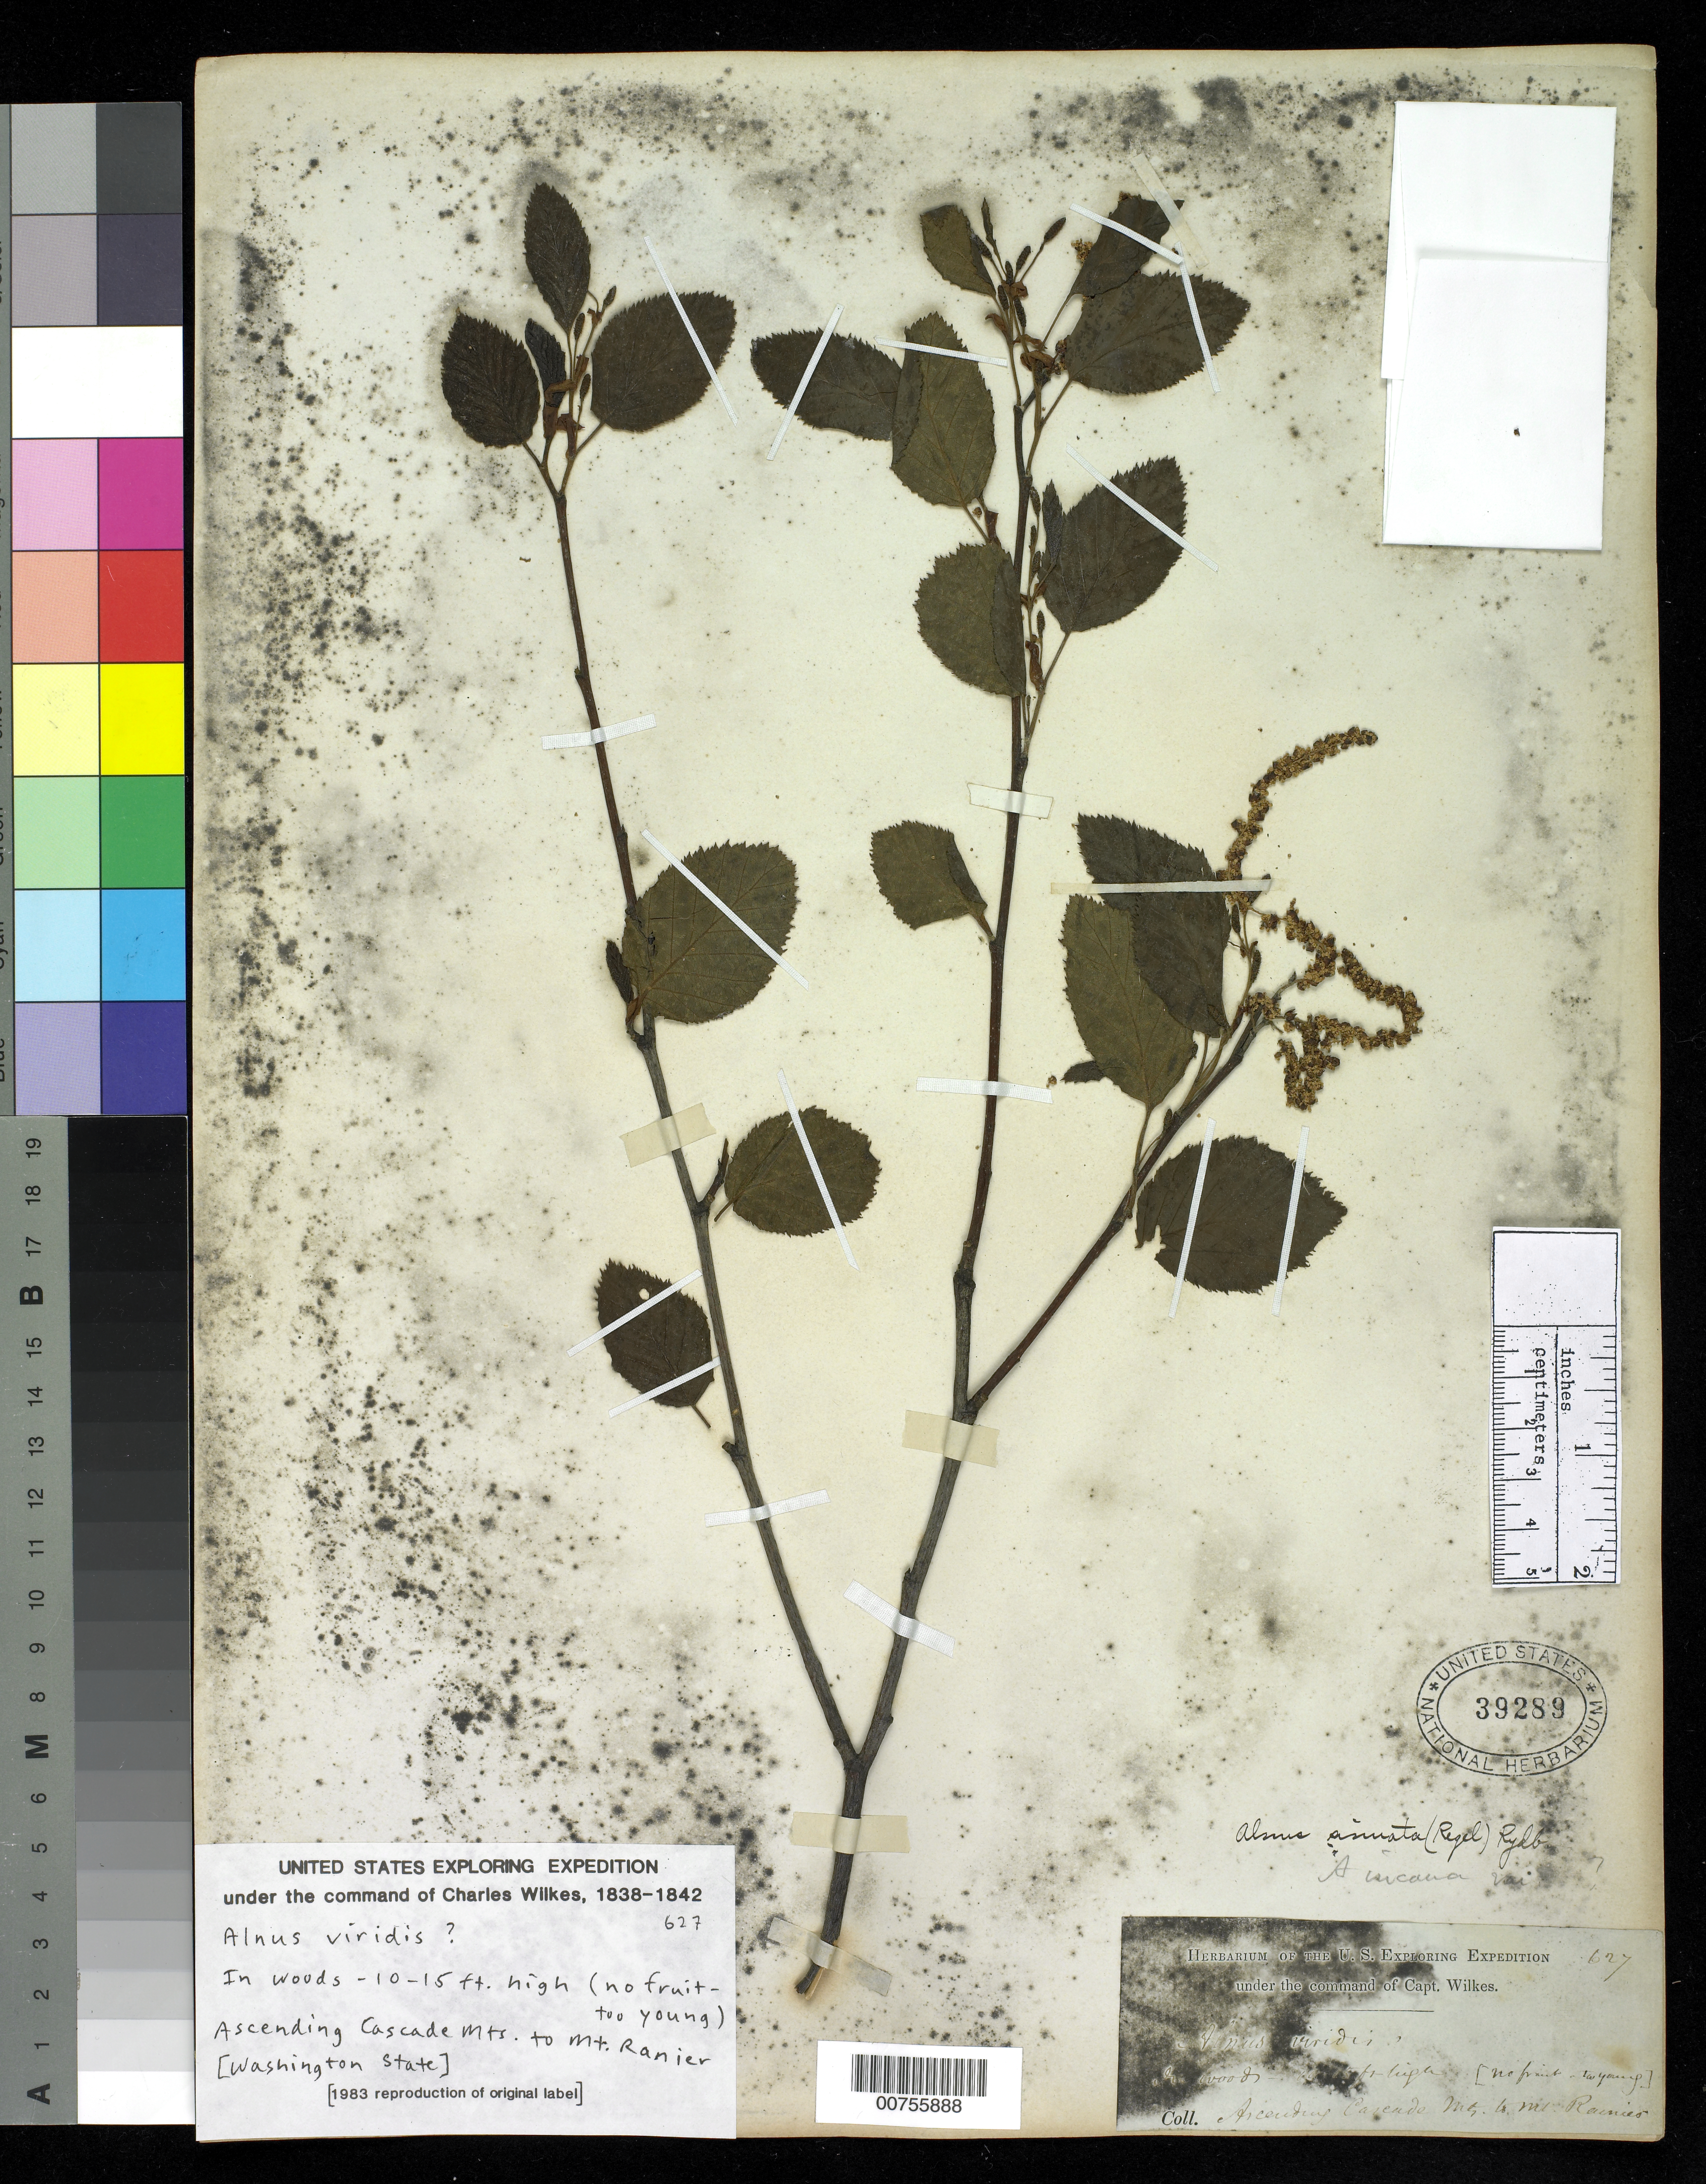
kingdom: Plantae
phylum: Tracheophyta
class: Magnoliopsida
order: Fagales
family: Betulaceae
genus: Alnus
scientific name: Alnus viridis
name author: (Chaix) DC.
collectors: Wilkes Explor. Exped.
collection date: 1838/1842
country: United States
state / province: Washington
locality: Ascending Cascade Mts. to Mt. Ranier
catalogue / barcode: US 39289